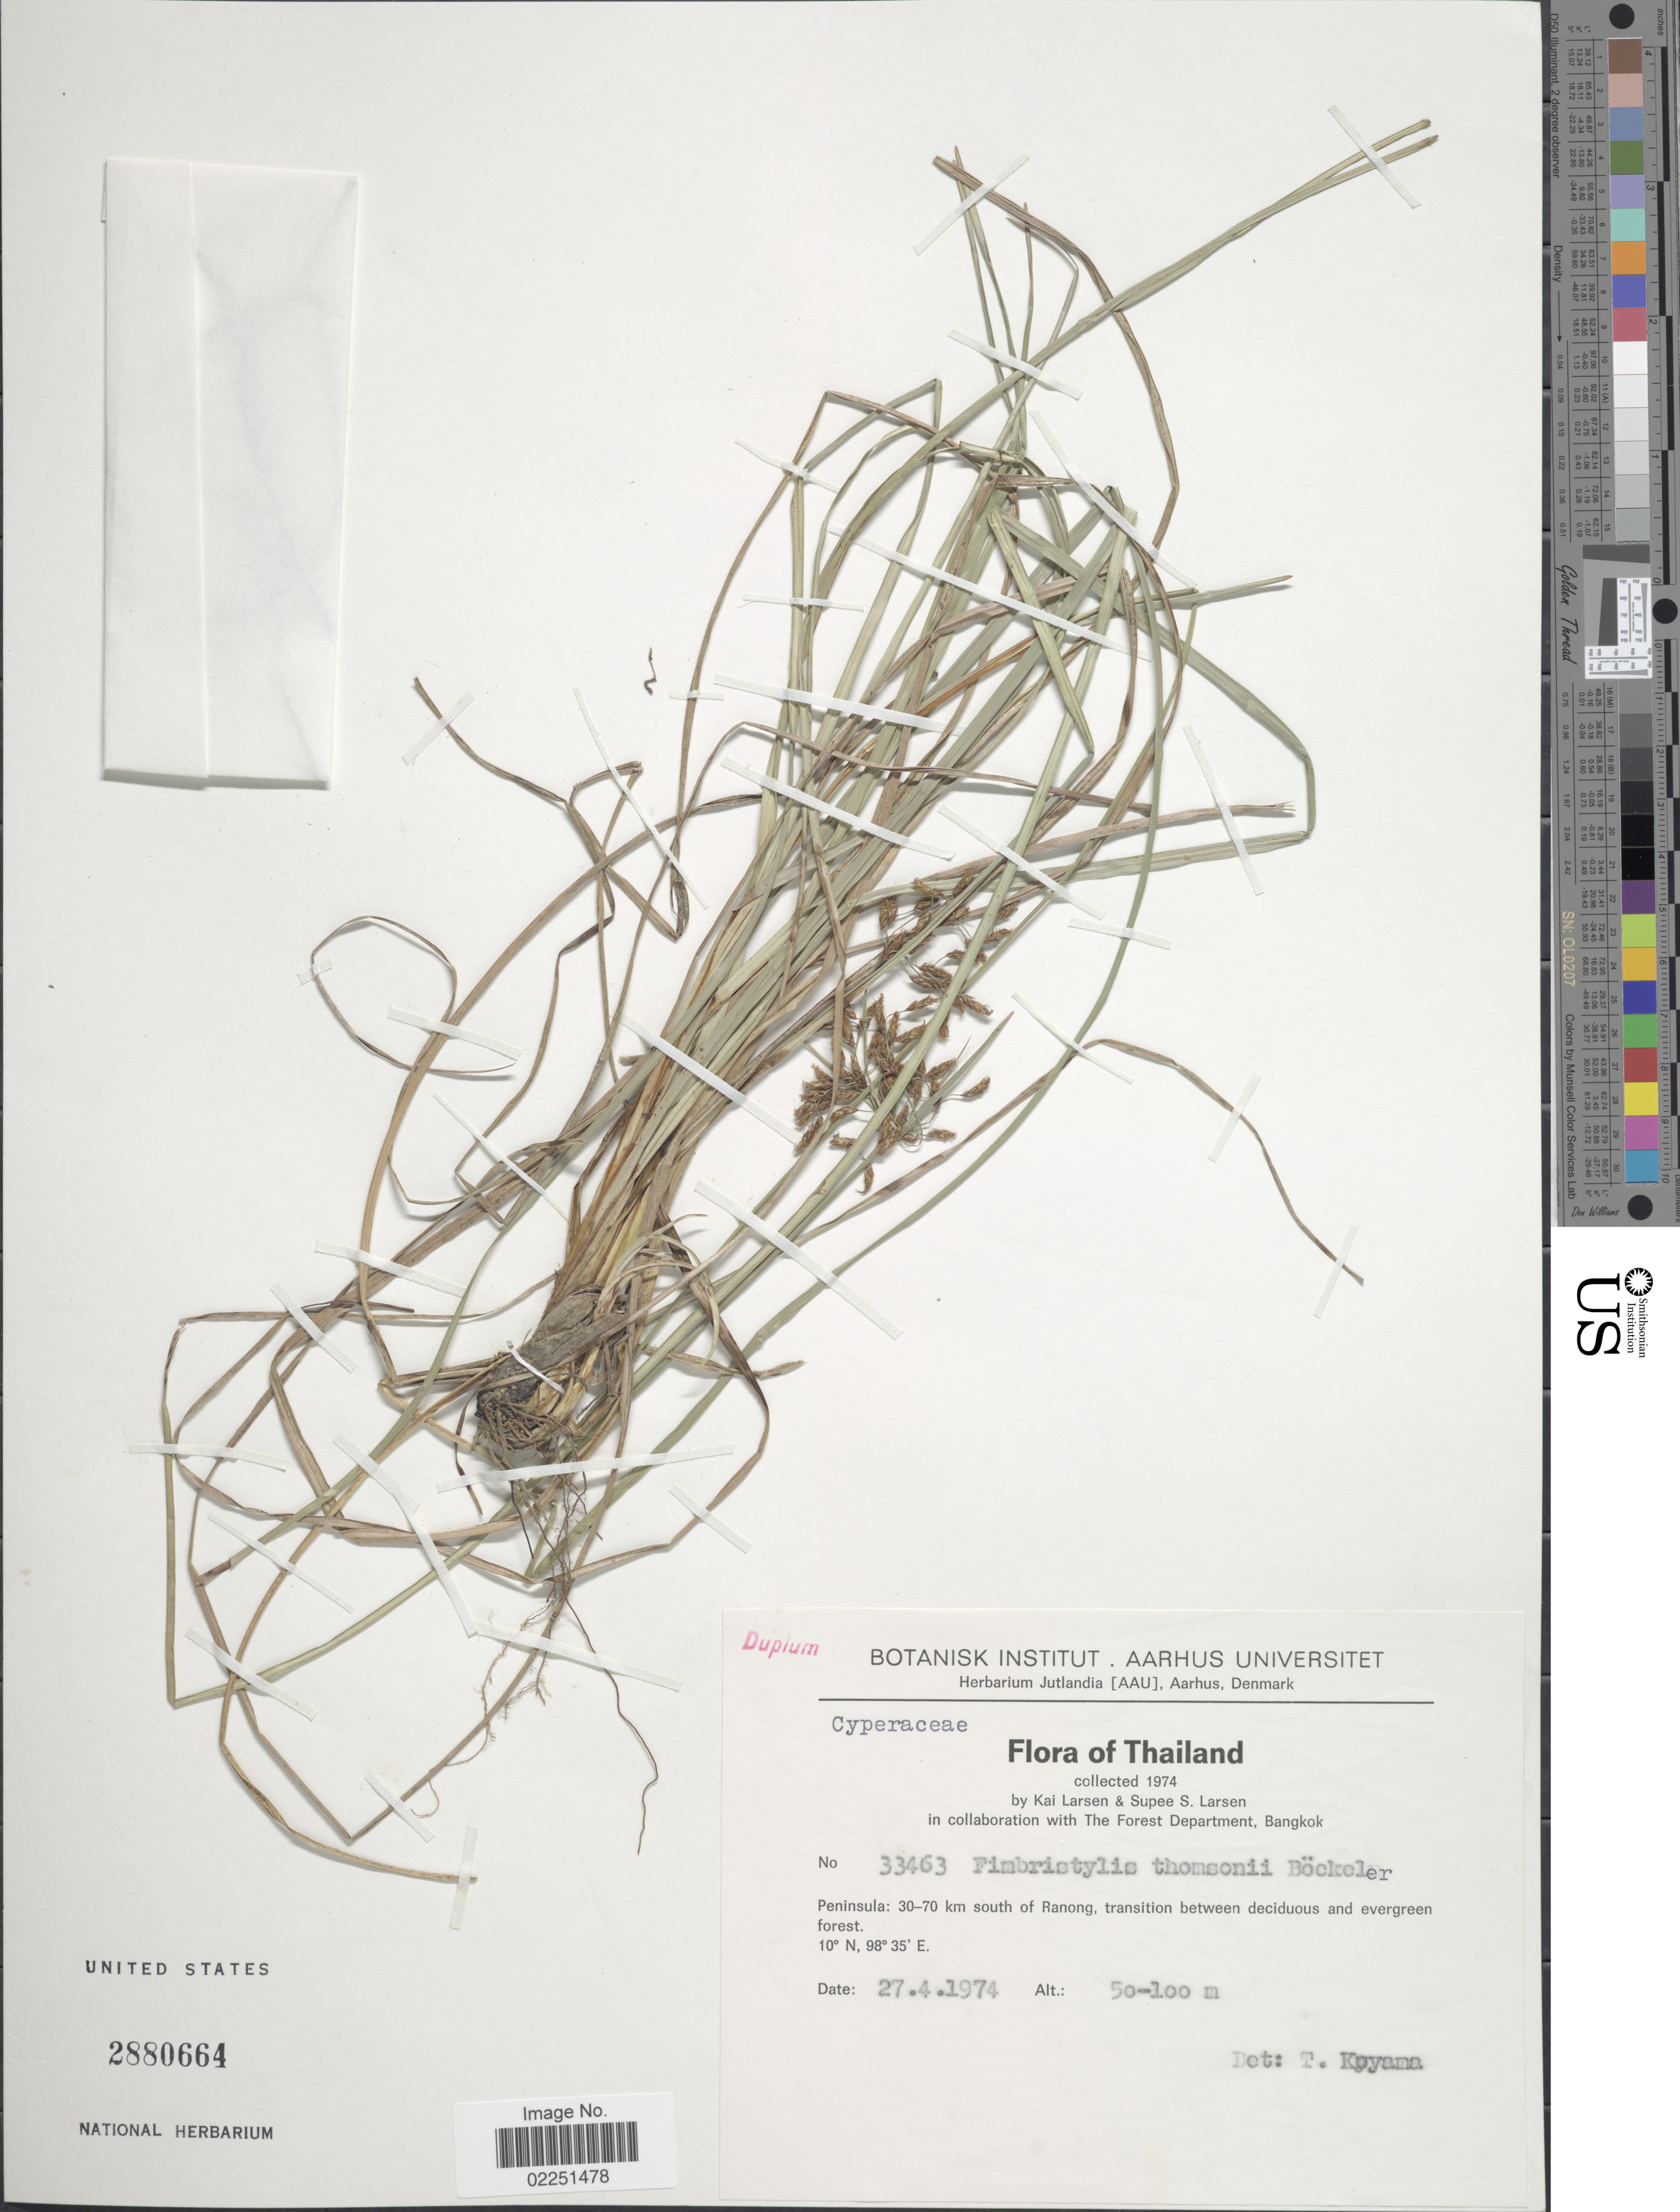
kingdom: Plantae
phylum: Tracheophyta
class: Liliopsida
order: Poales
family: Cyperaceae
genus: Fimbristylis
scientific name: Fimbristylis thomsonii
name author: Boeckeler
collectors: K. Larsen & S. Larsen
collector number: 33463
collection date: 1974-04-27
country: Thailand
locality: Peninsula: 30-70 km south of Ranong, transition between deciduous and evergreen forest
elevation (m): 50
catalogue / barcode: US 2880664